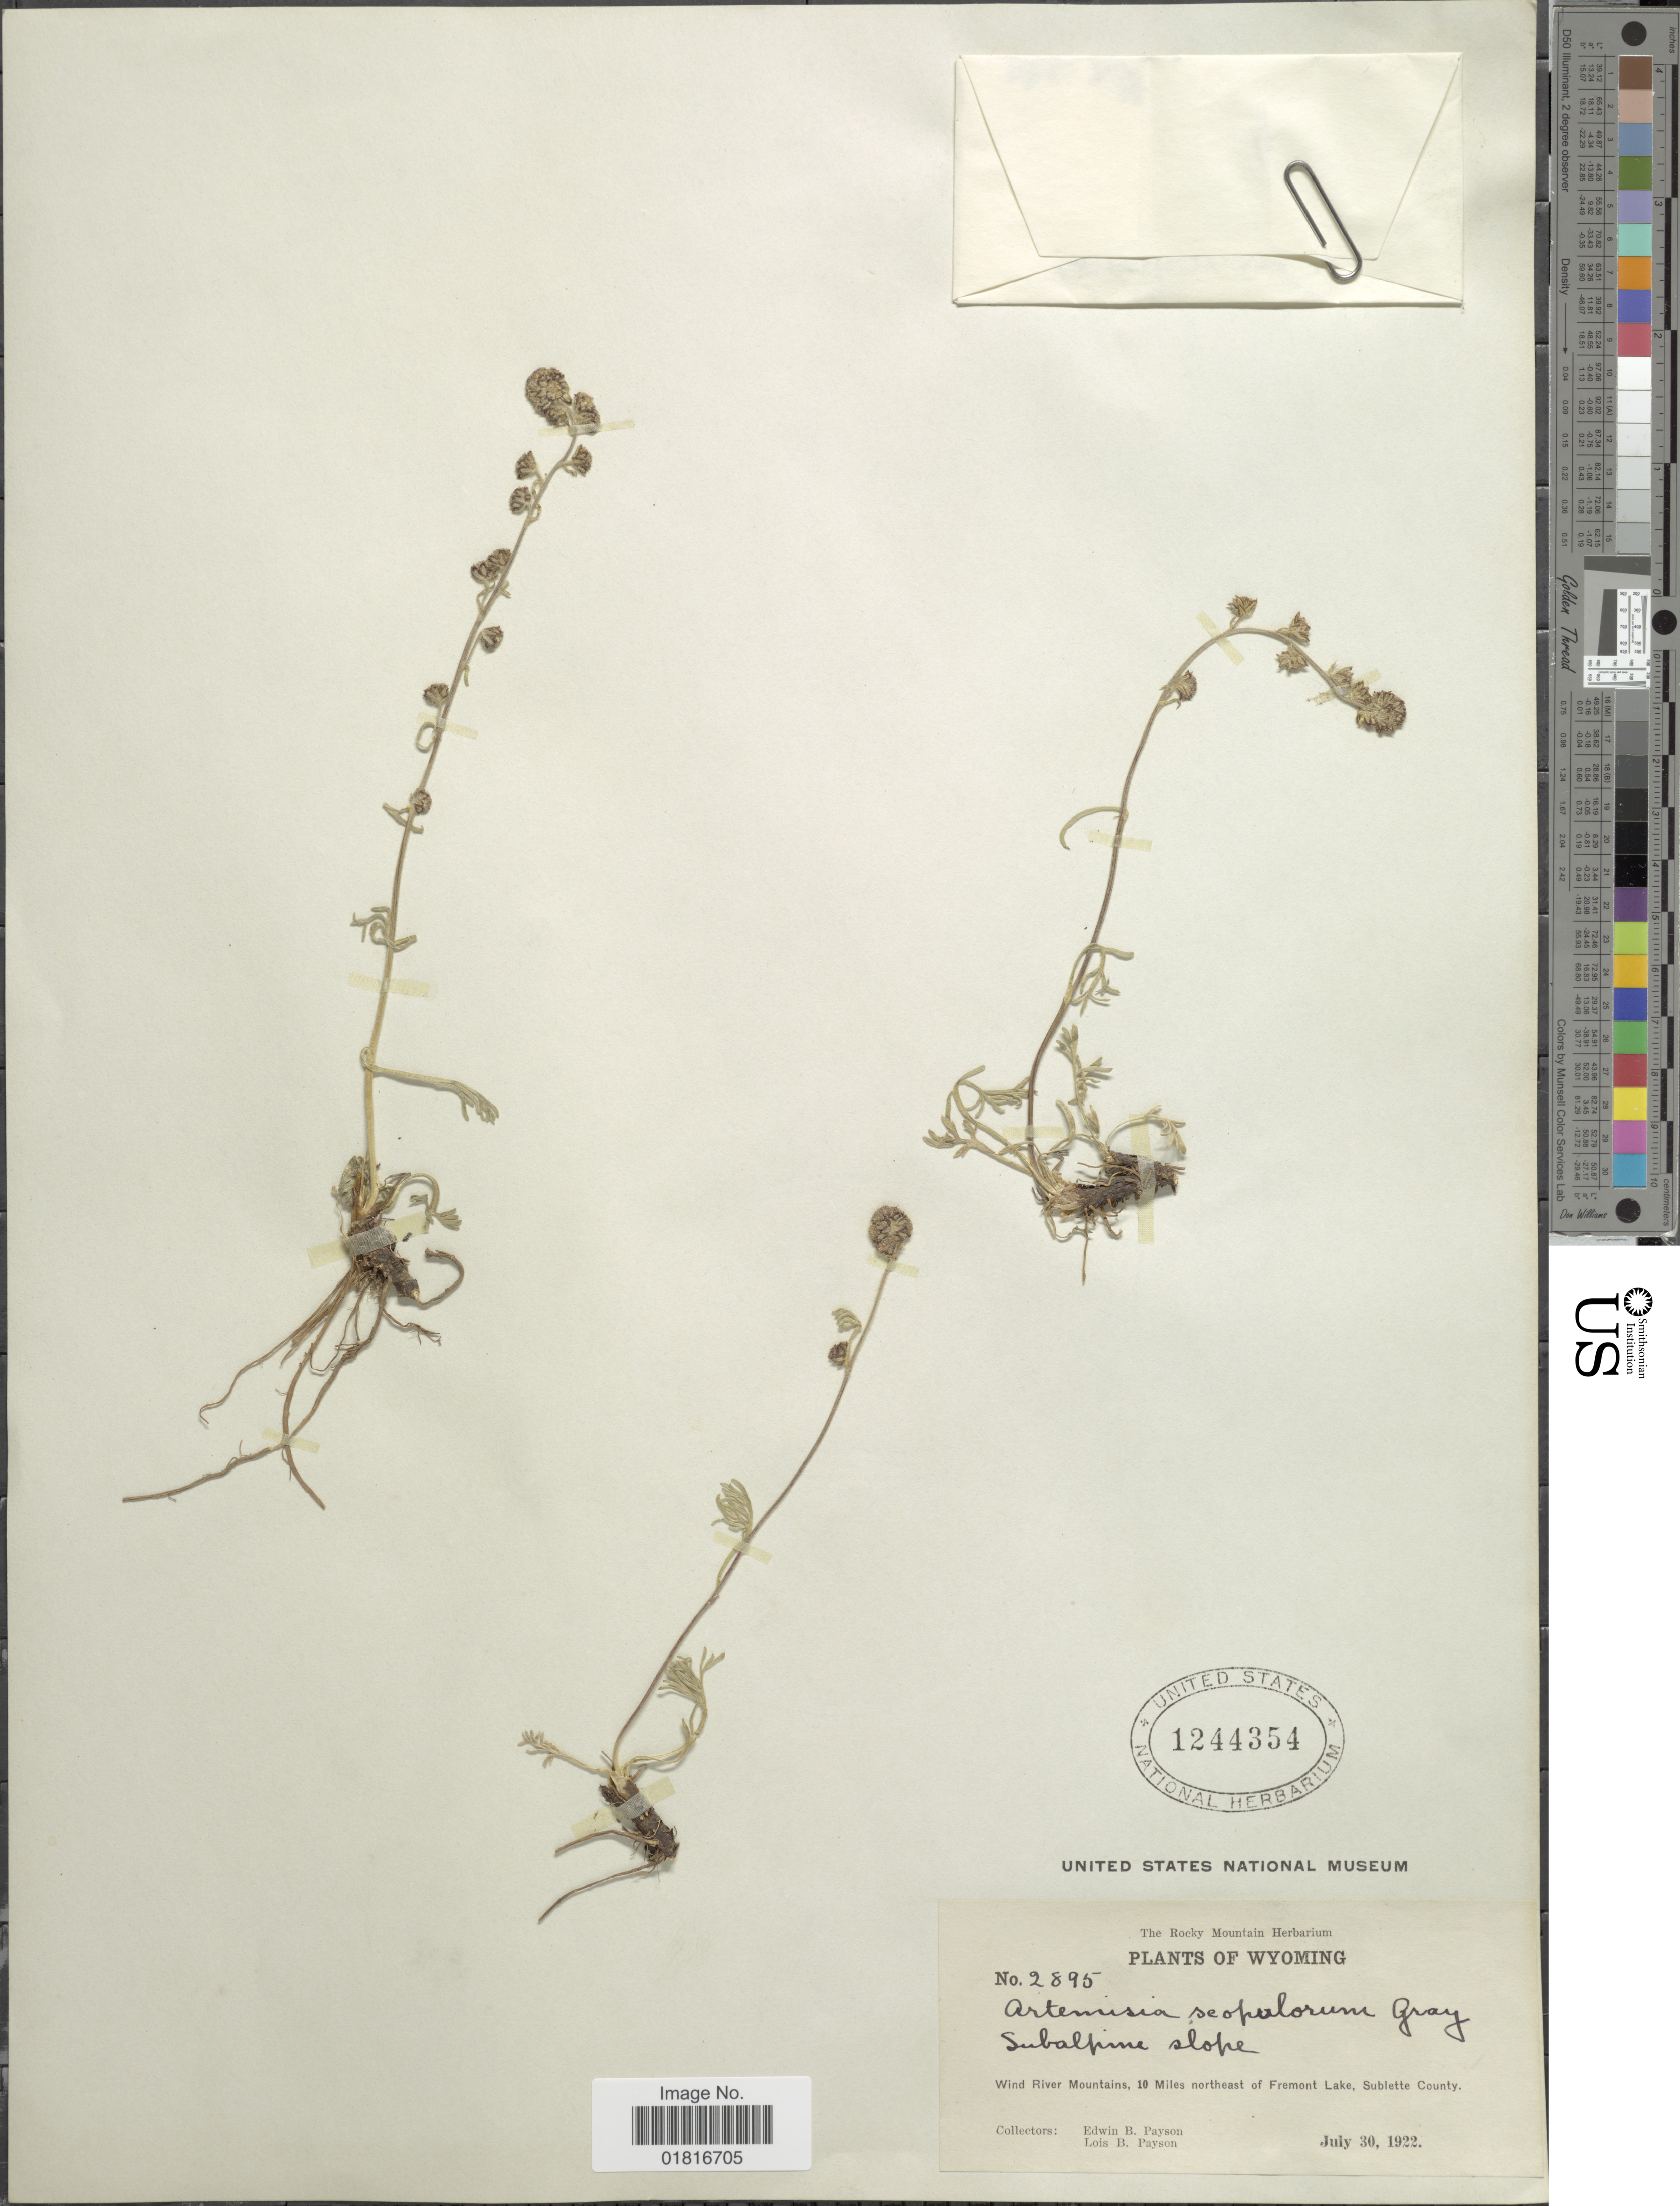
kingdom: Plantae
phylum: Tracheophyta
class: Magnoliopsida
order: Asterales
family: Asteraceae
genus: Artemisia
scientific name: Artemisia scopulorum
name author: A. Gray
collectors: E. B. Payson & L. Payson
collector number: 2895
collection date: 1922-07-30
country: United States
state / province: Wyoming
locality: Subalpine slope, Wind River Mountains, 10 Miles northeast of Fremont Lake, Sublette County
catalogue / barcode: US 1244354